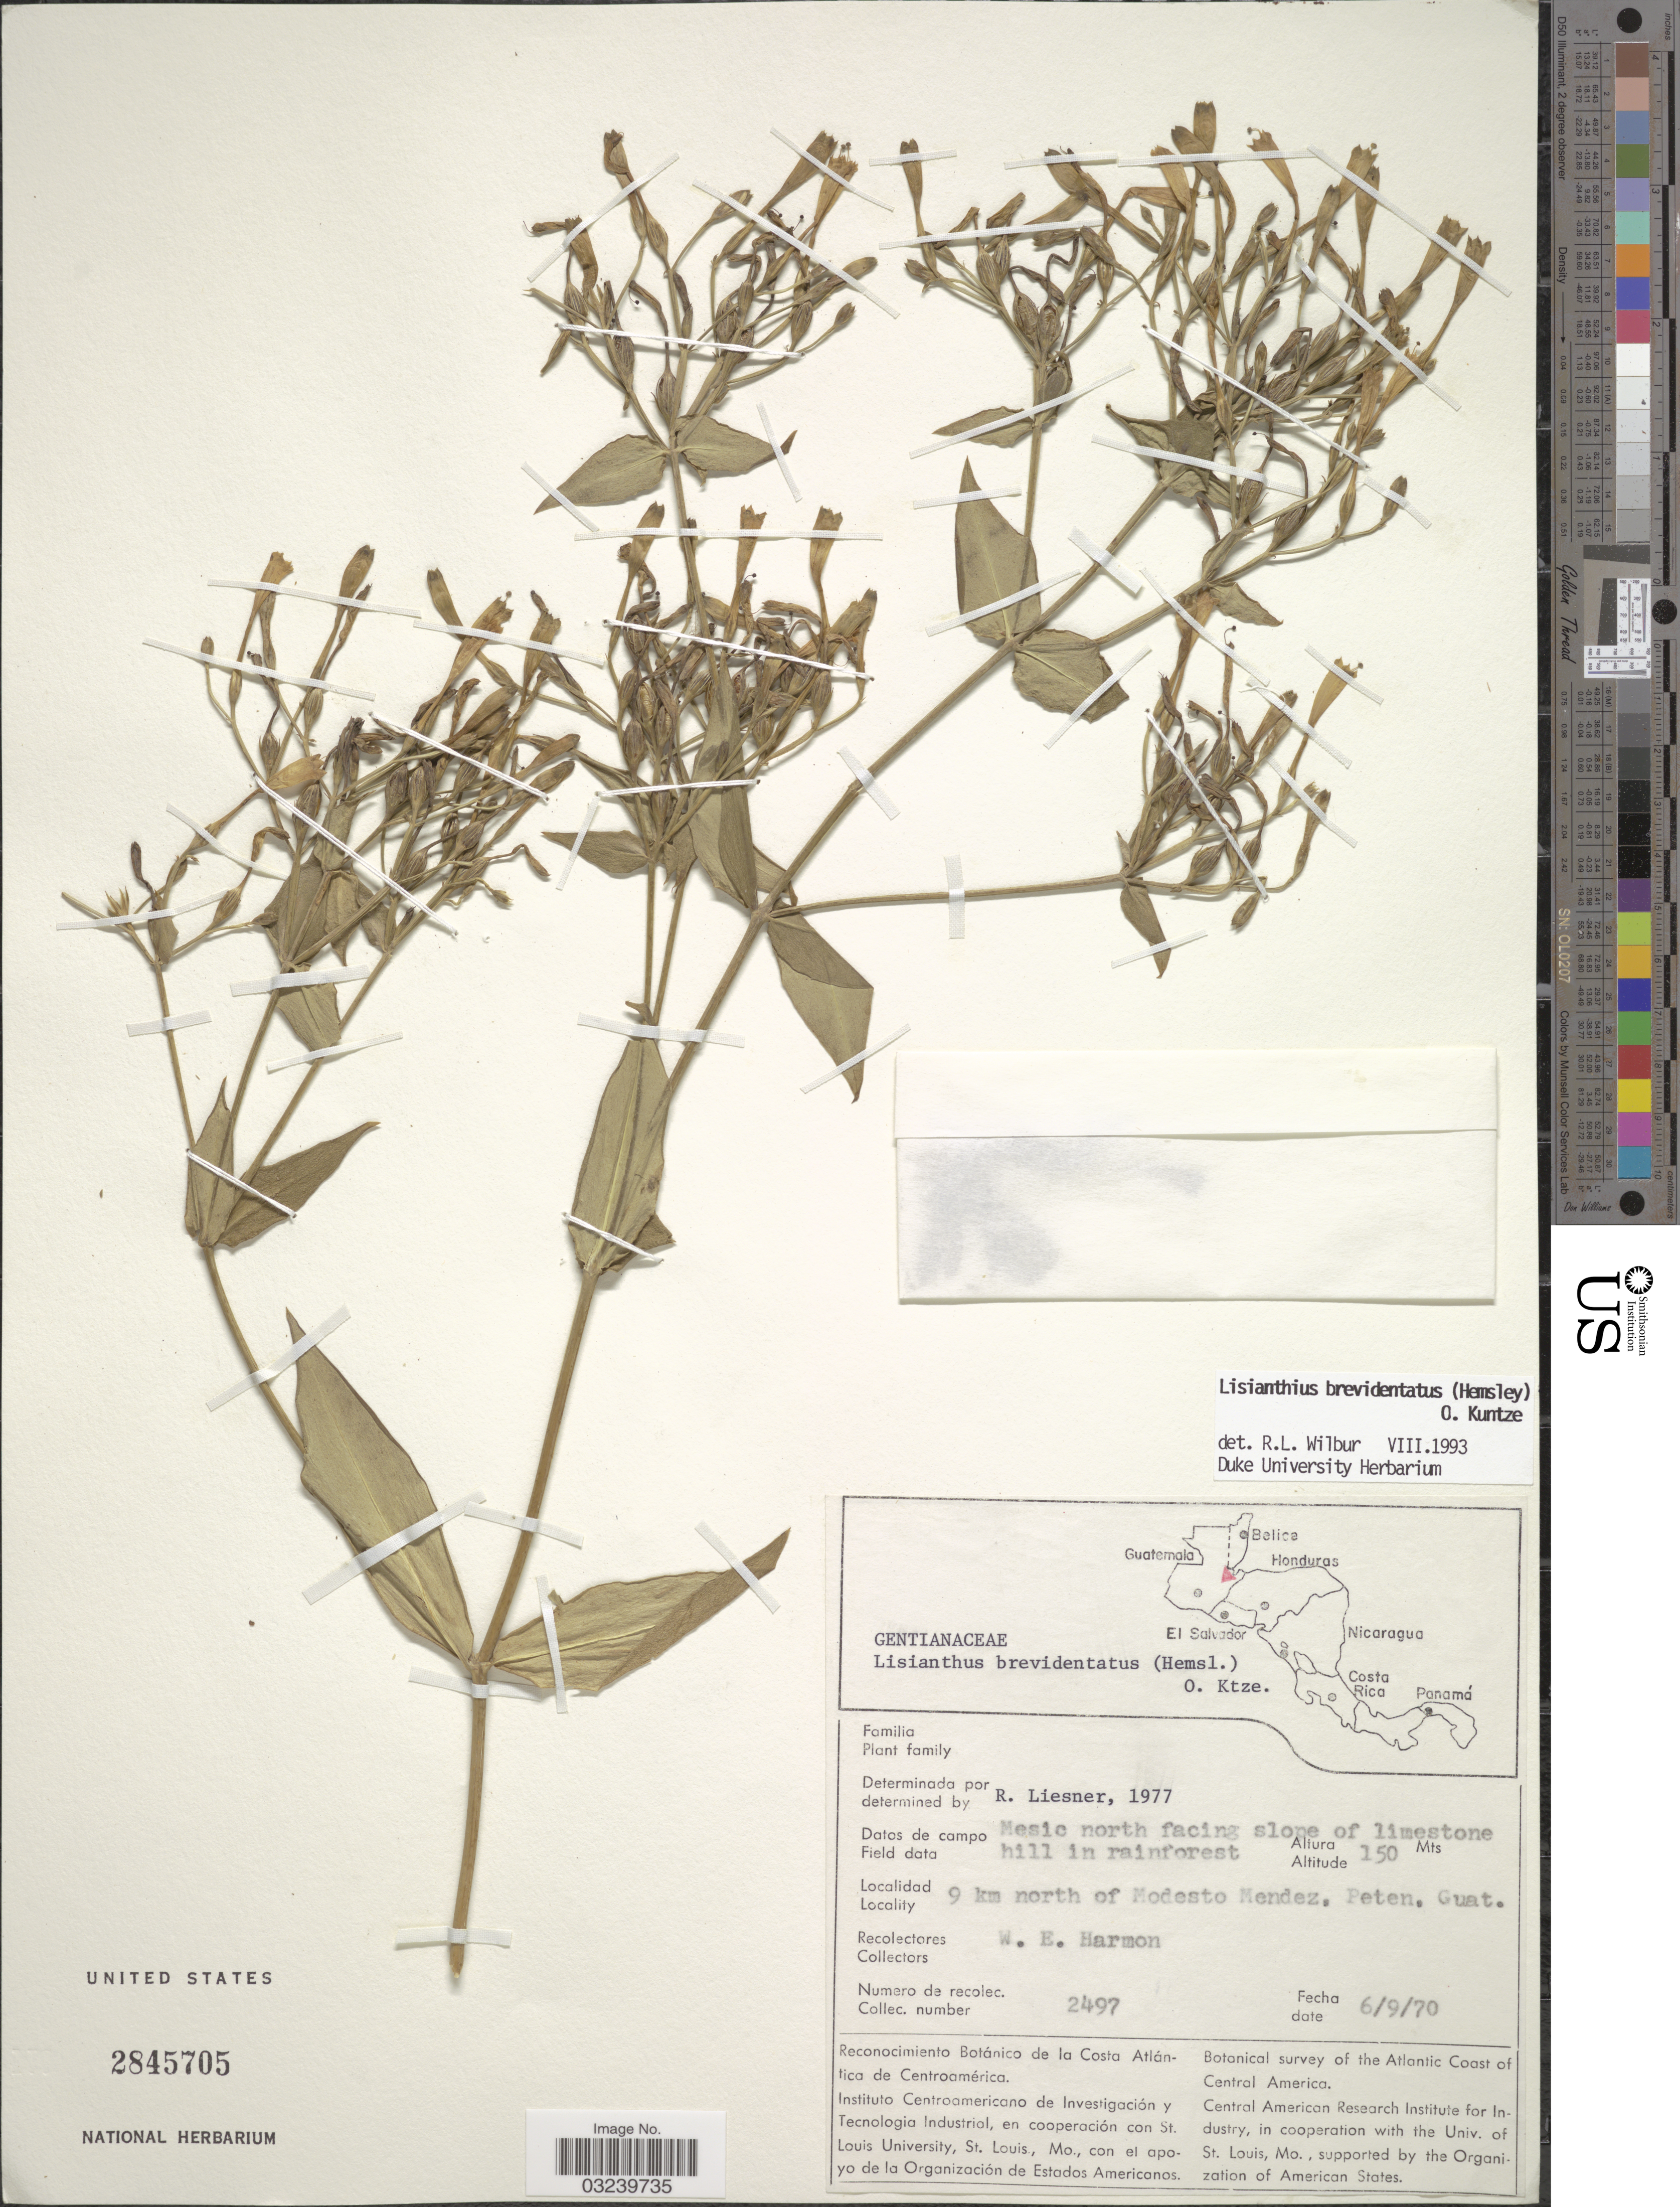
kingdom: Plantae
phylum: Tracheophyta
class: Magnoliopsida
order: Gentianales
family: Gentianaceae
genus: Lisianthius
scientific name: Lisianthius brevidentatus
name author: (Hemsl.) Kuntze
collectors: W. E. Harmon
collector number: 2497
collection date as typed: Transcribed d/m/y: 6/9/70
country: Guatemala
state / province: El Petén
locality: Mesic north facing slope of limestone hill in rainforest, 9 km north of Modesto Mendez, Peten.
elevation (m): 150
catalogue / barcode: US 2845705